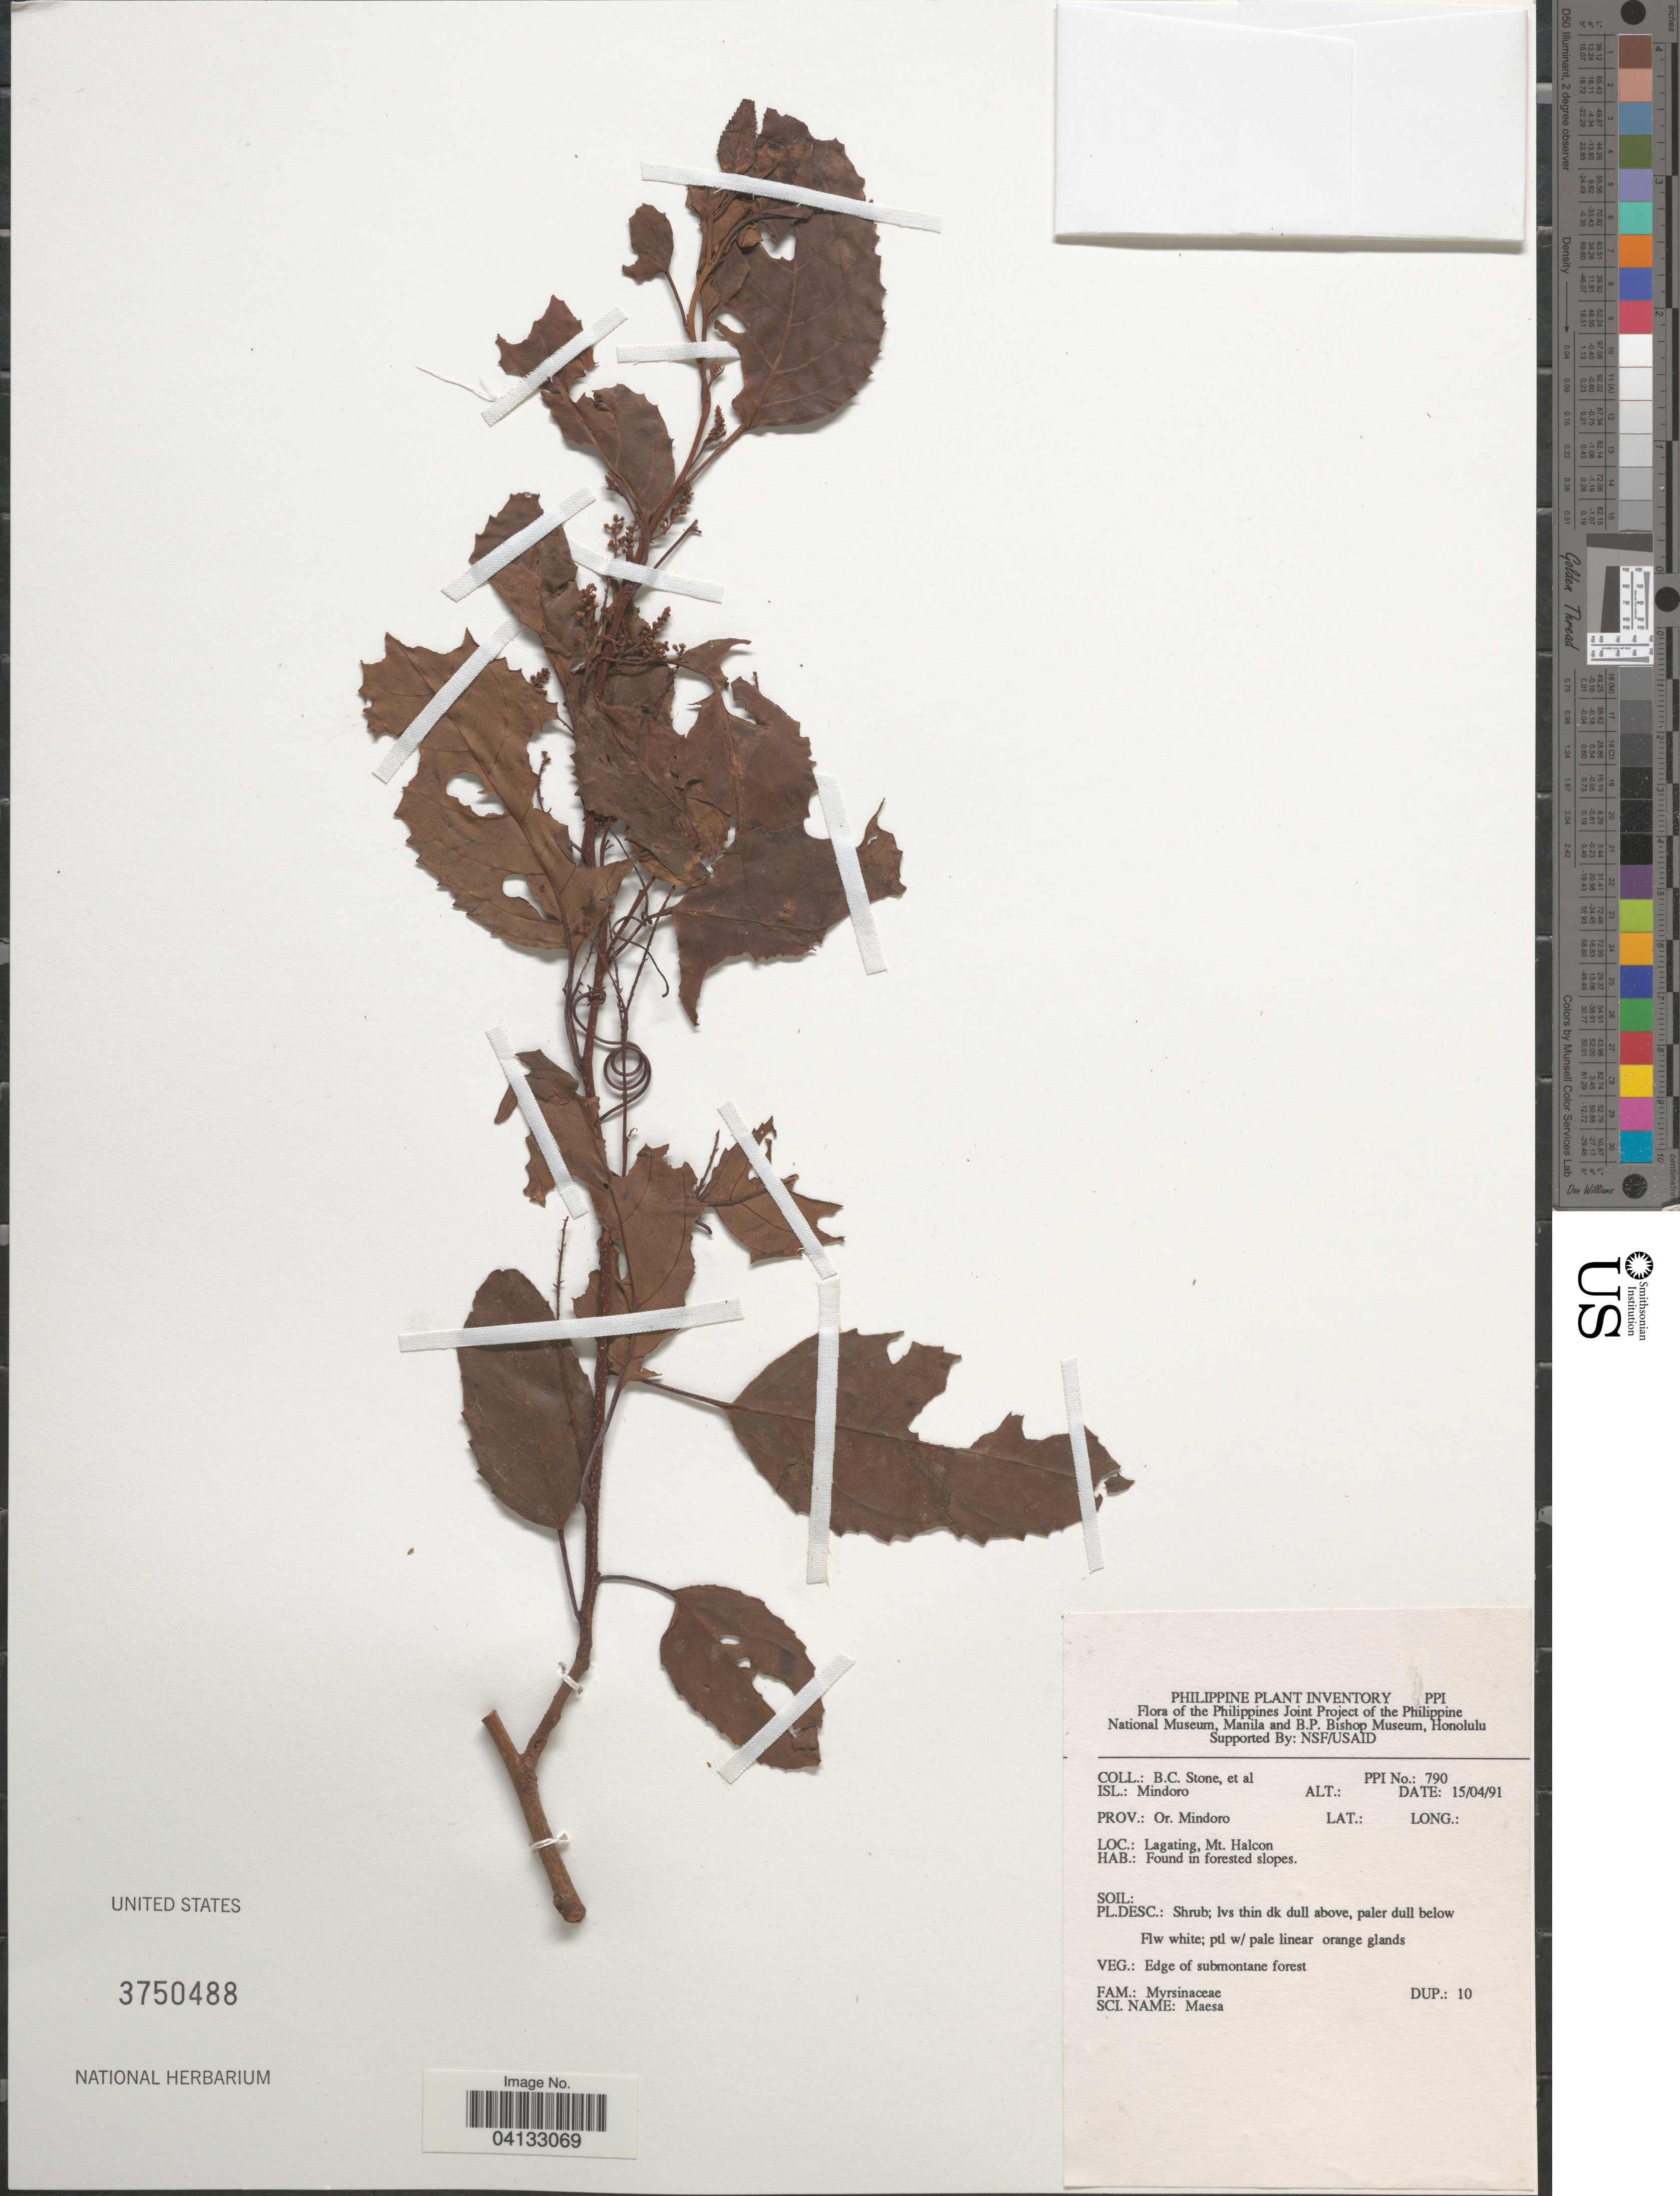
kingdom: Plantae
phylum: Tracheophyta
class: Magnoliopsida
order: Ericales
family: Primulaceae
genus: Maesa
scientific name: Maesa sp.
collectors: B. C. Stone & et al.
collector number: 790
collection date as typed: Transcribed d/m/y: 15/4/91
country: Philippines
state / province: Mimaropa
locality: Isl.: Mindoro. Prov.: Or. Mindoro. Lagating, Mt. Halcon.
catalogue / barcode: US 3750488